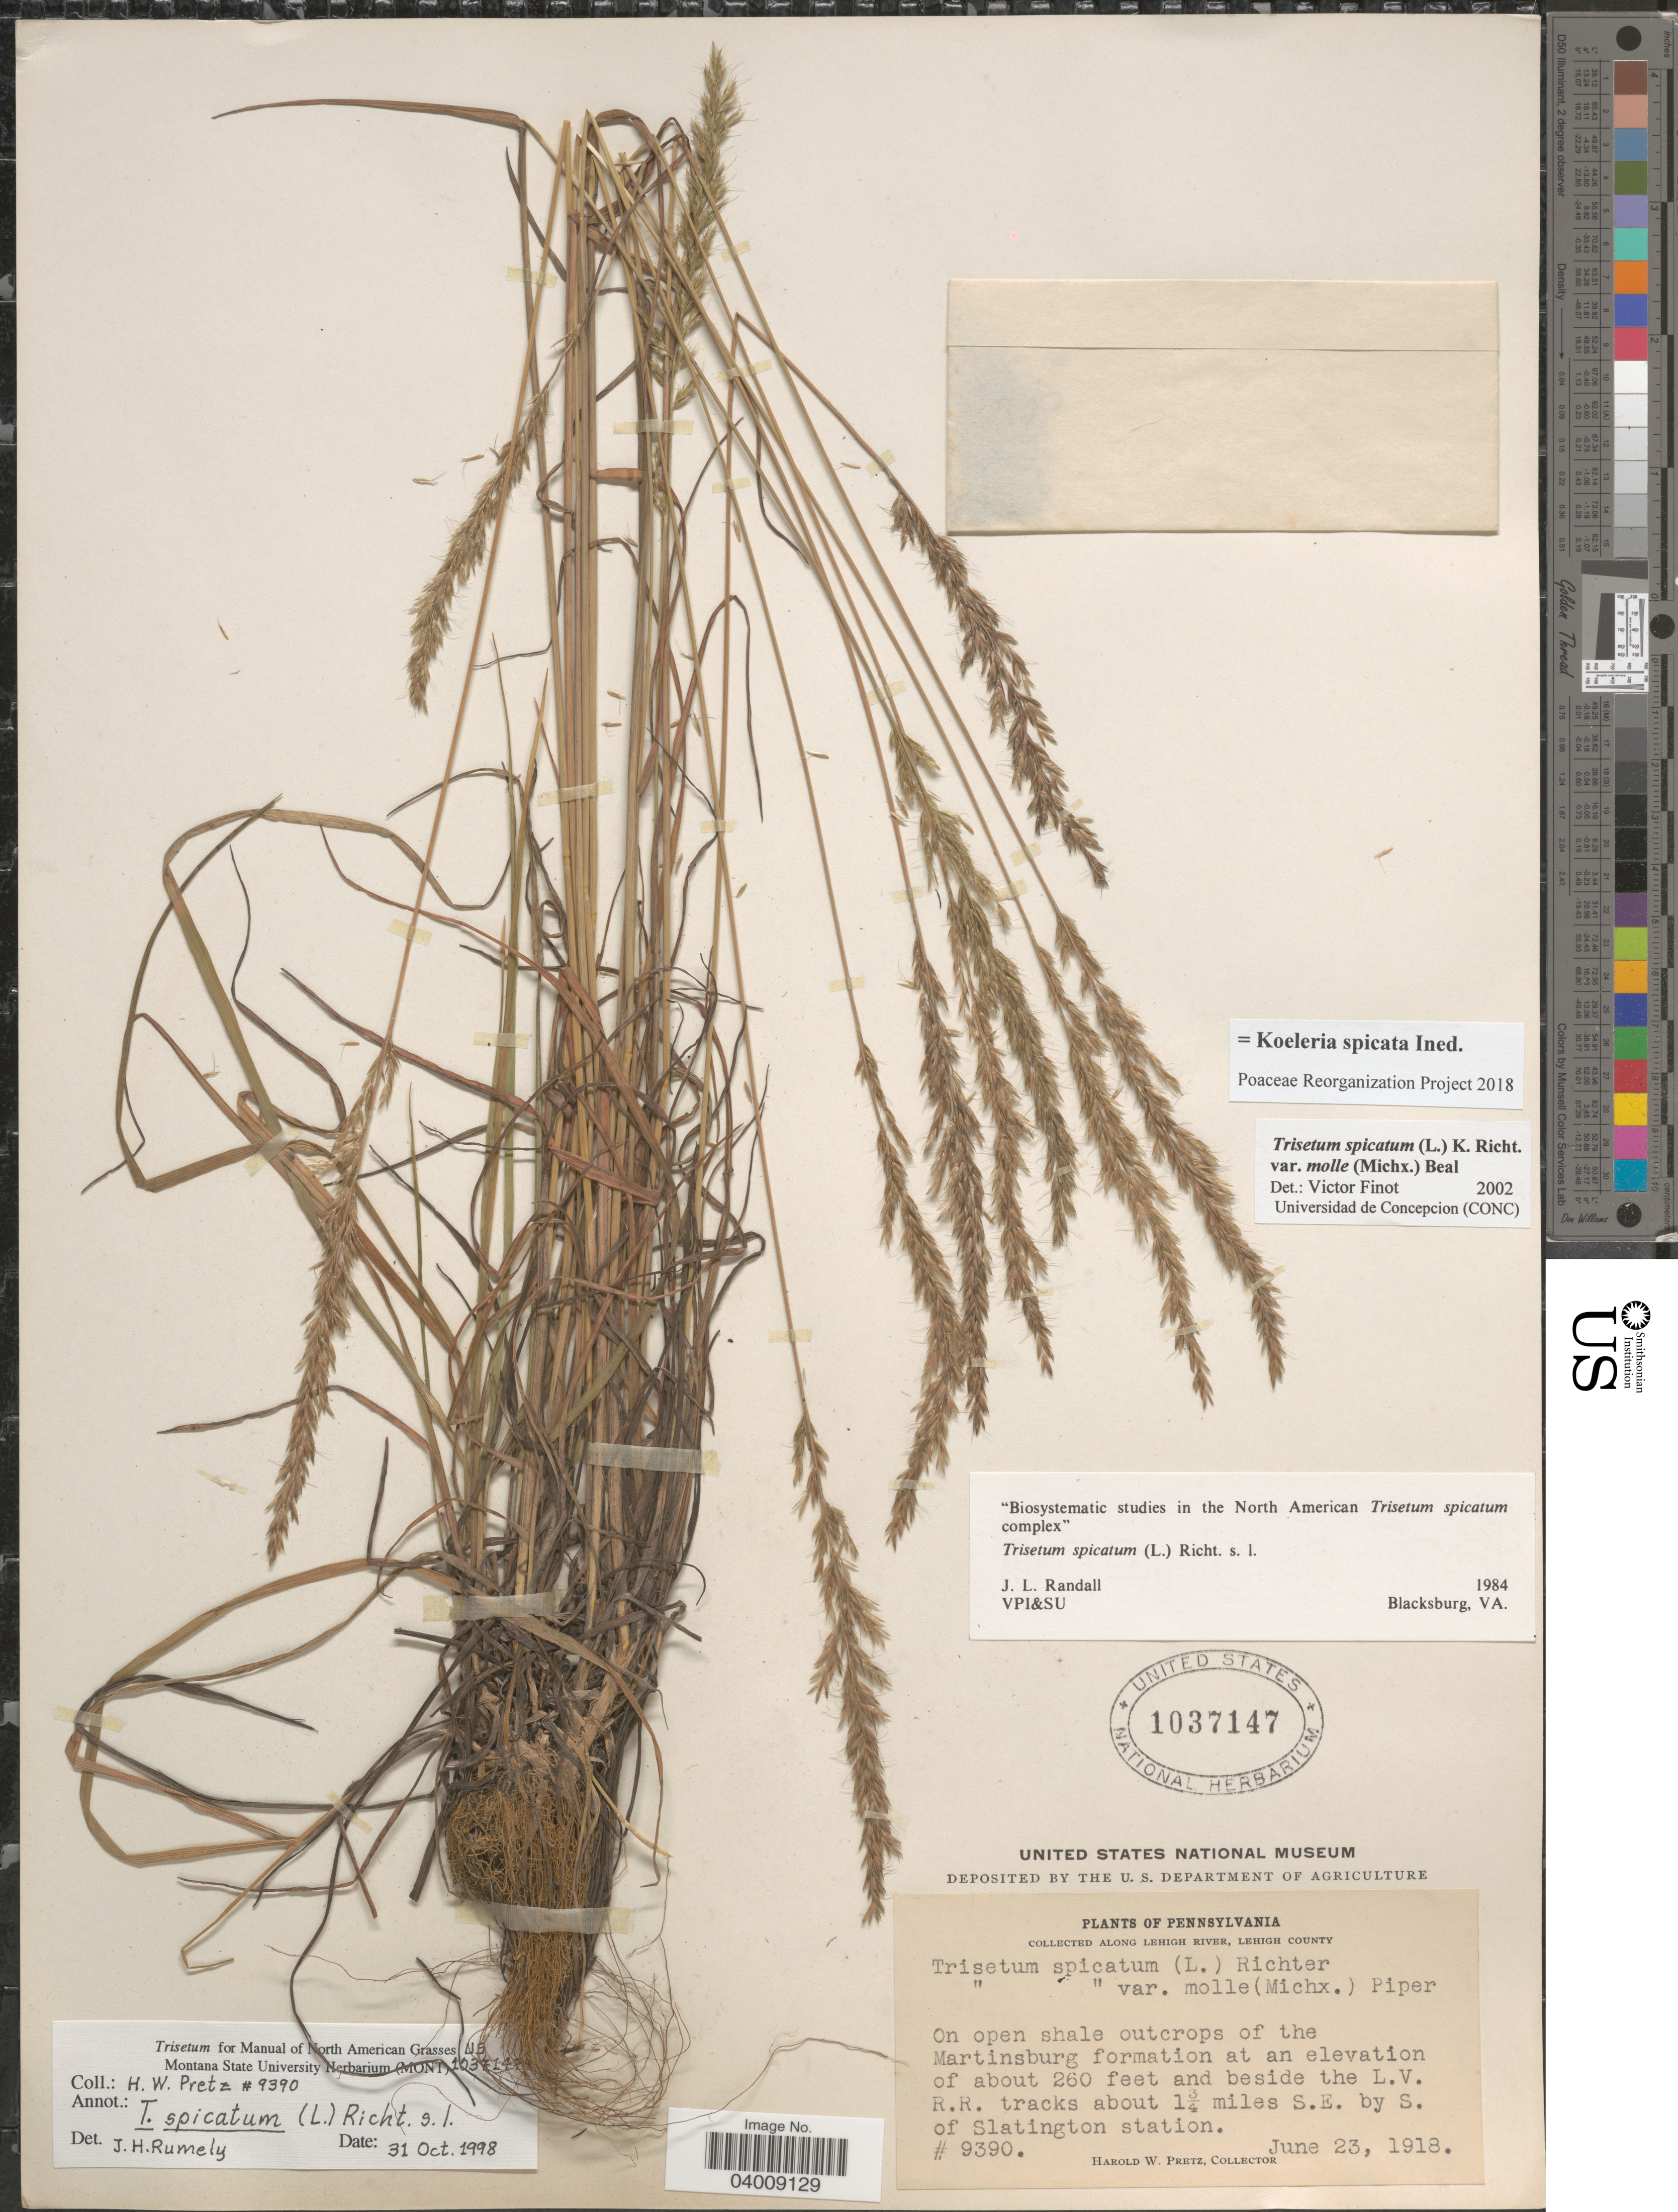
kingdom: Plantae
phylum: Tracheophyta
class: Liliopsida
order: Poales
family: Poaceae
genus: Koeleria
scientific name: Koeleria spicata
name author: (L.) Barberá et al.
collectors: H. W. Pretz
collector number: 9390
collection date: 1918-06-23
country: United States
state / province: Pennsylvania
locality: Along Lehigh River, Lehigh County. On open shale outcrops of the Martinsburg formation and beside the L.V.R.R. tracks about 1¾ miles S.E. by S. of Slatington station.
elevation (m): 79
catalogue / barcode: US 1037147